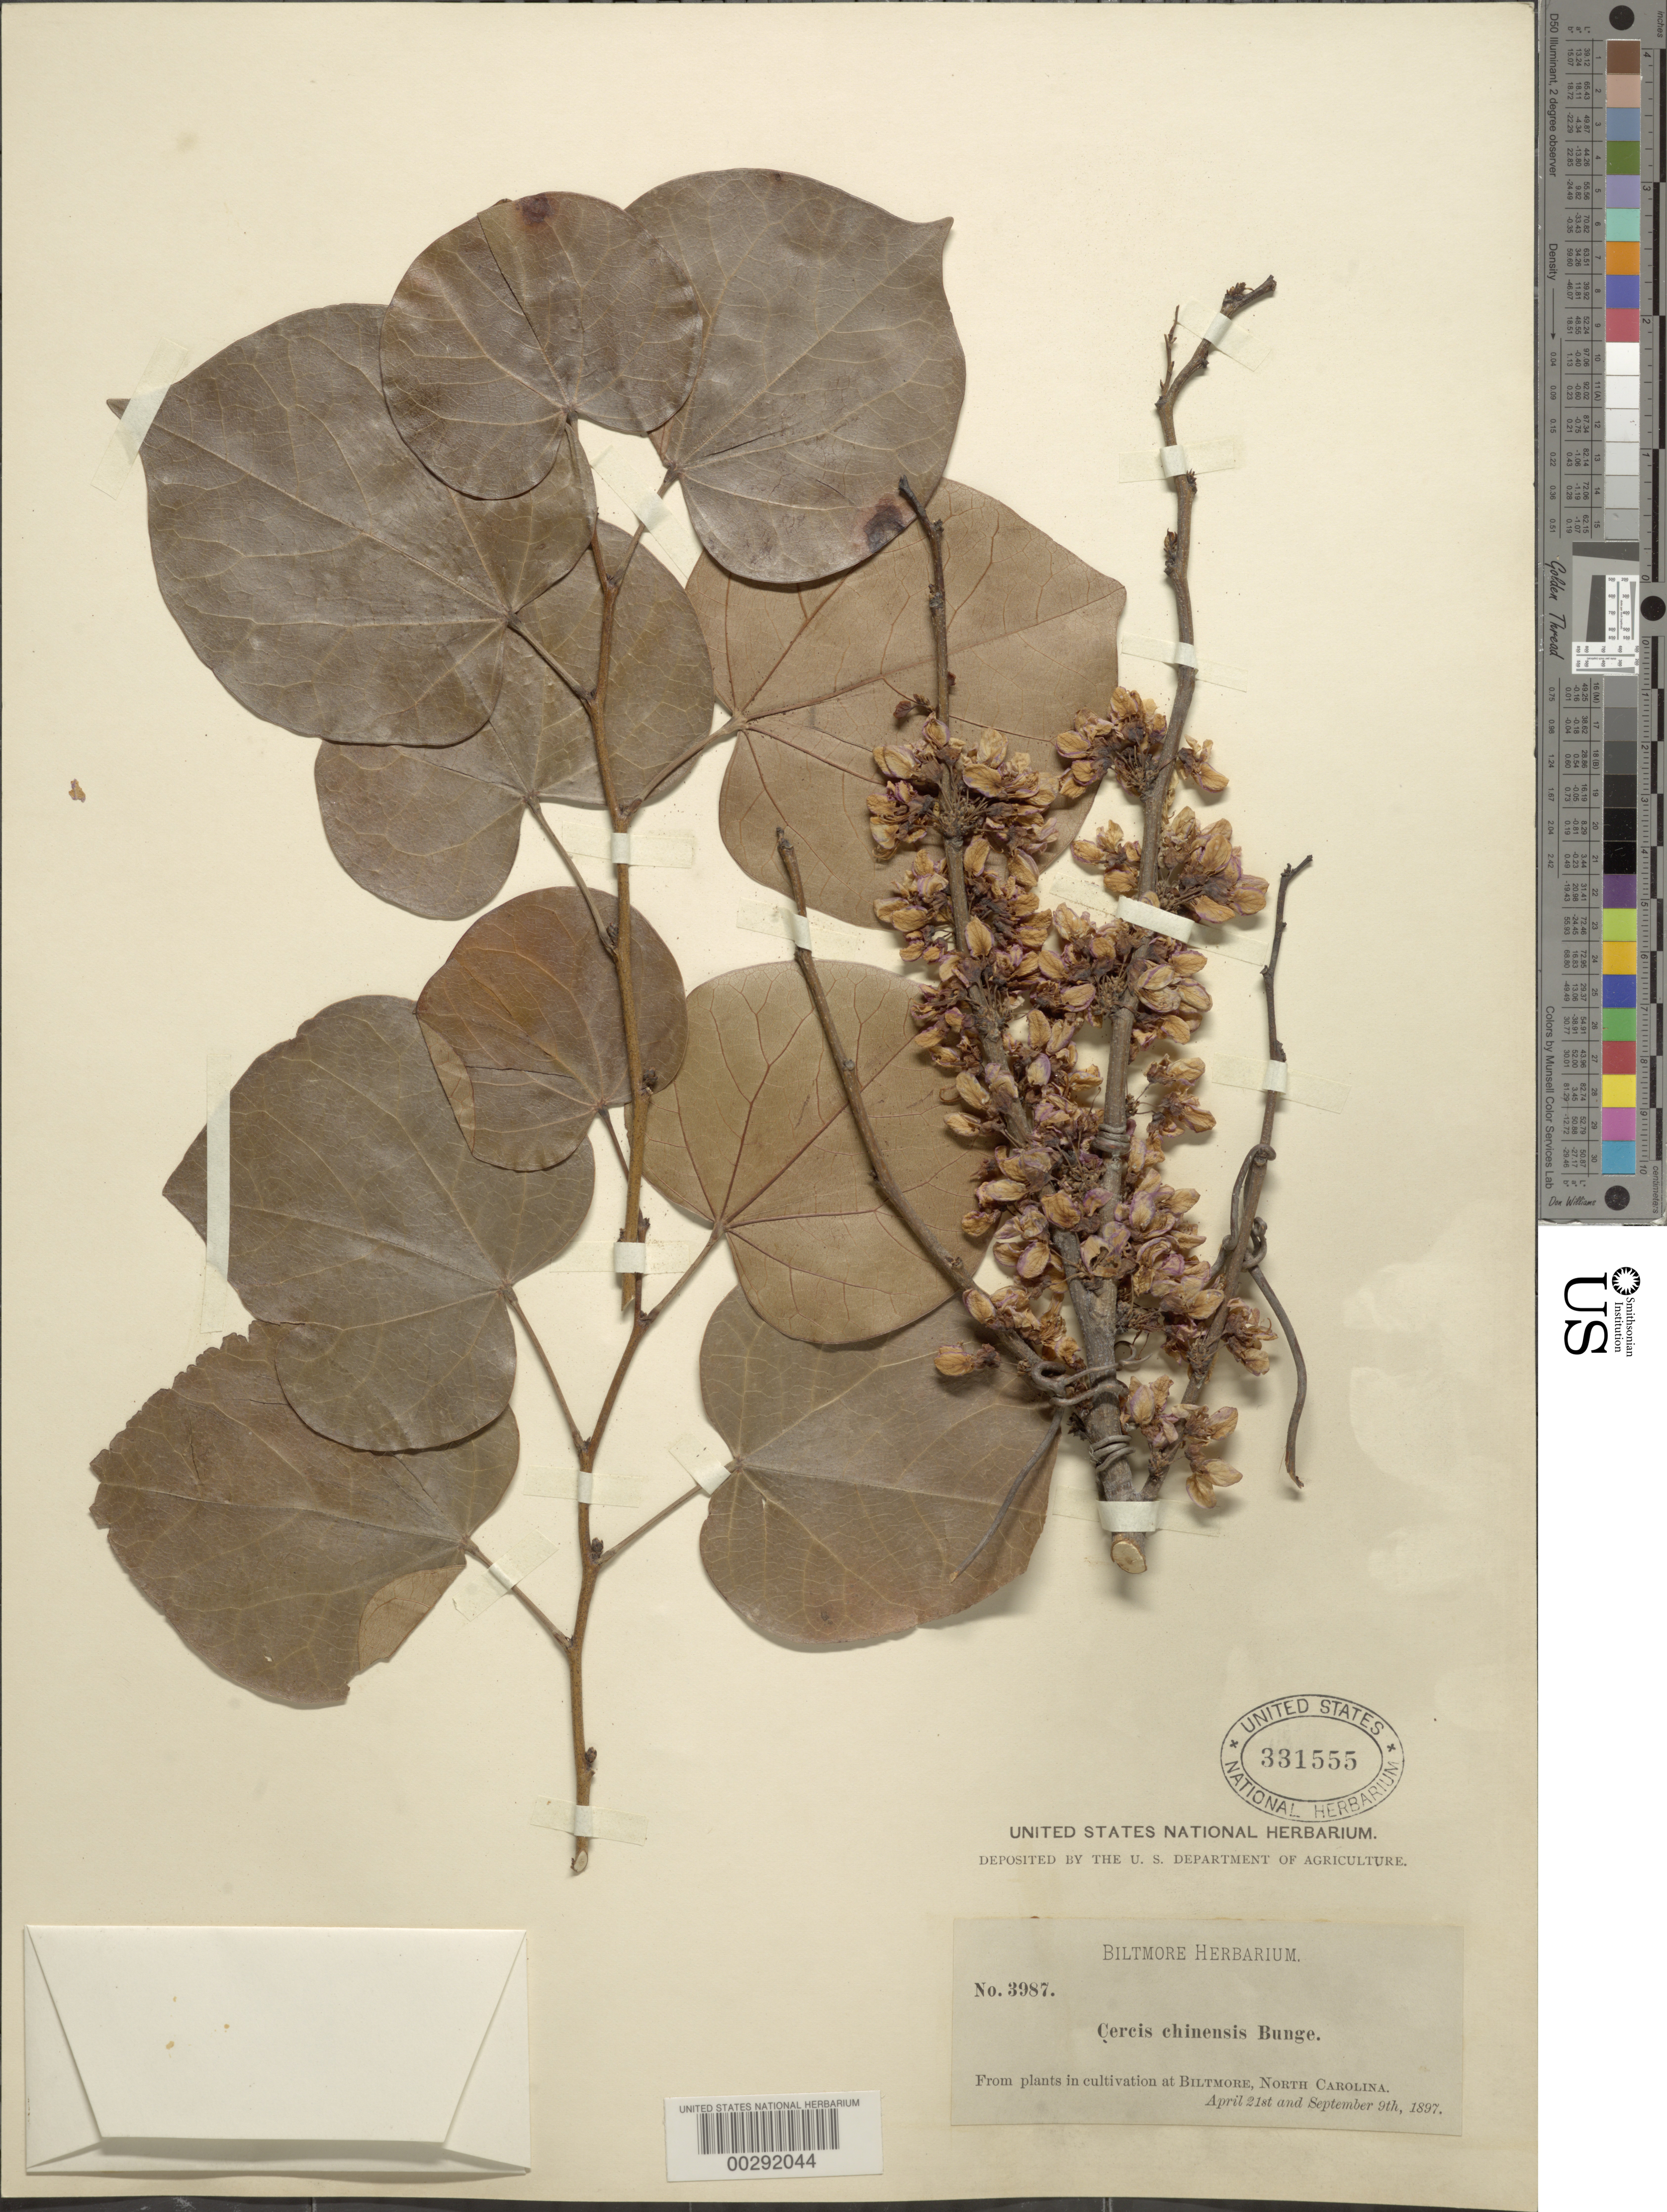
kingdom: Plantae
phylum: Tracheophyta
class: Magnoliopsida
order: Fabales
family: Fabaceae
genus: Cercis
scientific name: Cercis chinensis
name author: Bunge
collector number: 3987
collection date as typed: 21 Apr 1897 and 09 Sep 1897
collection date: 1897-04-21,1897-09-09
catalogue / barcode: US 331555